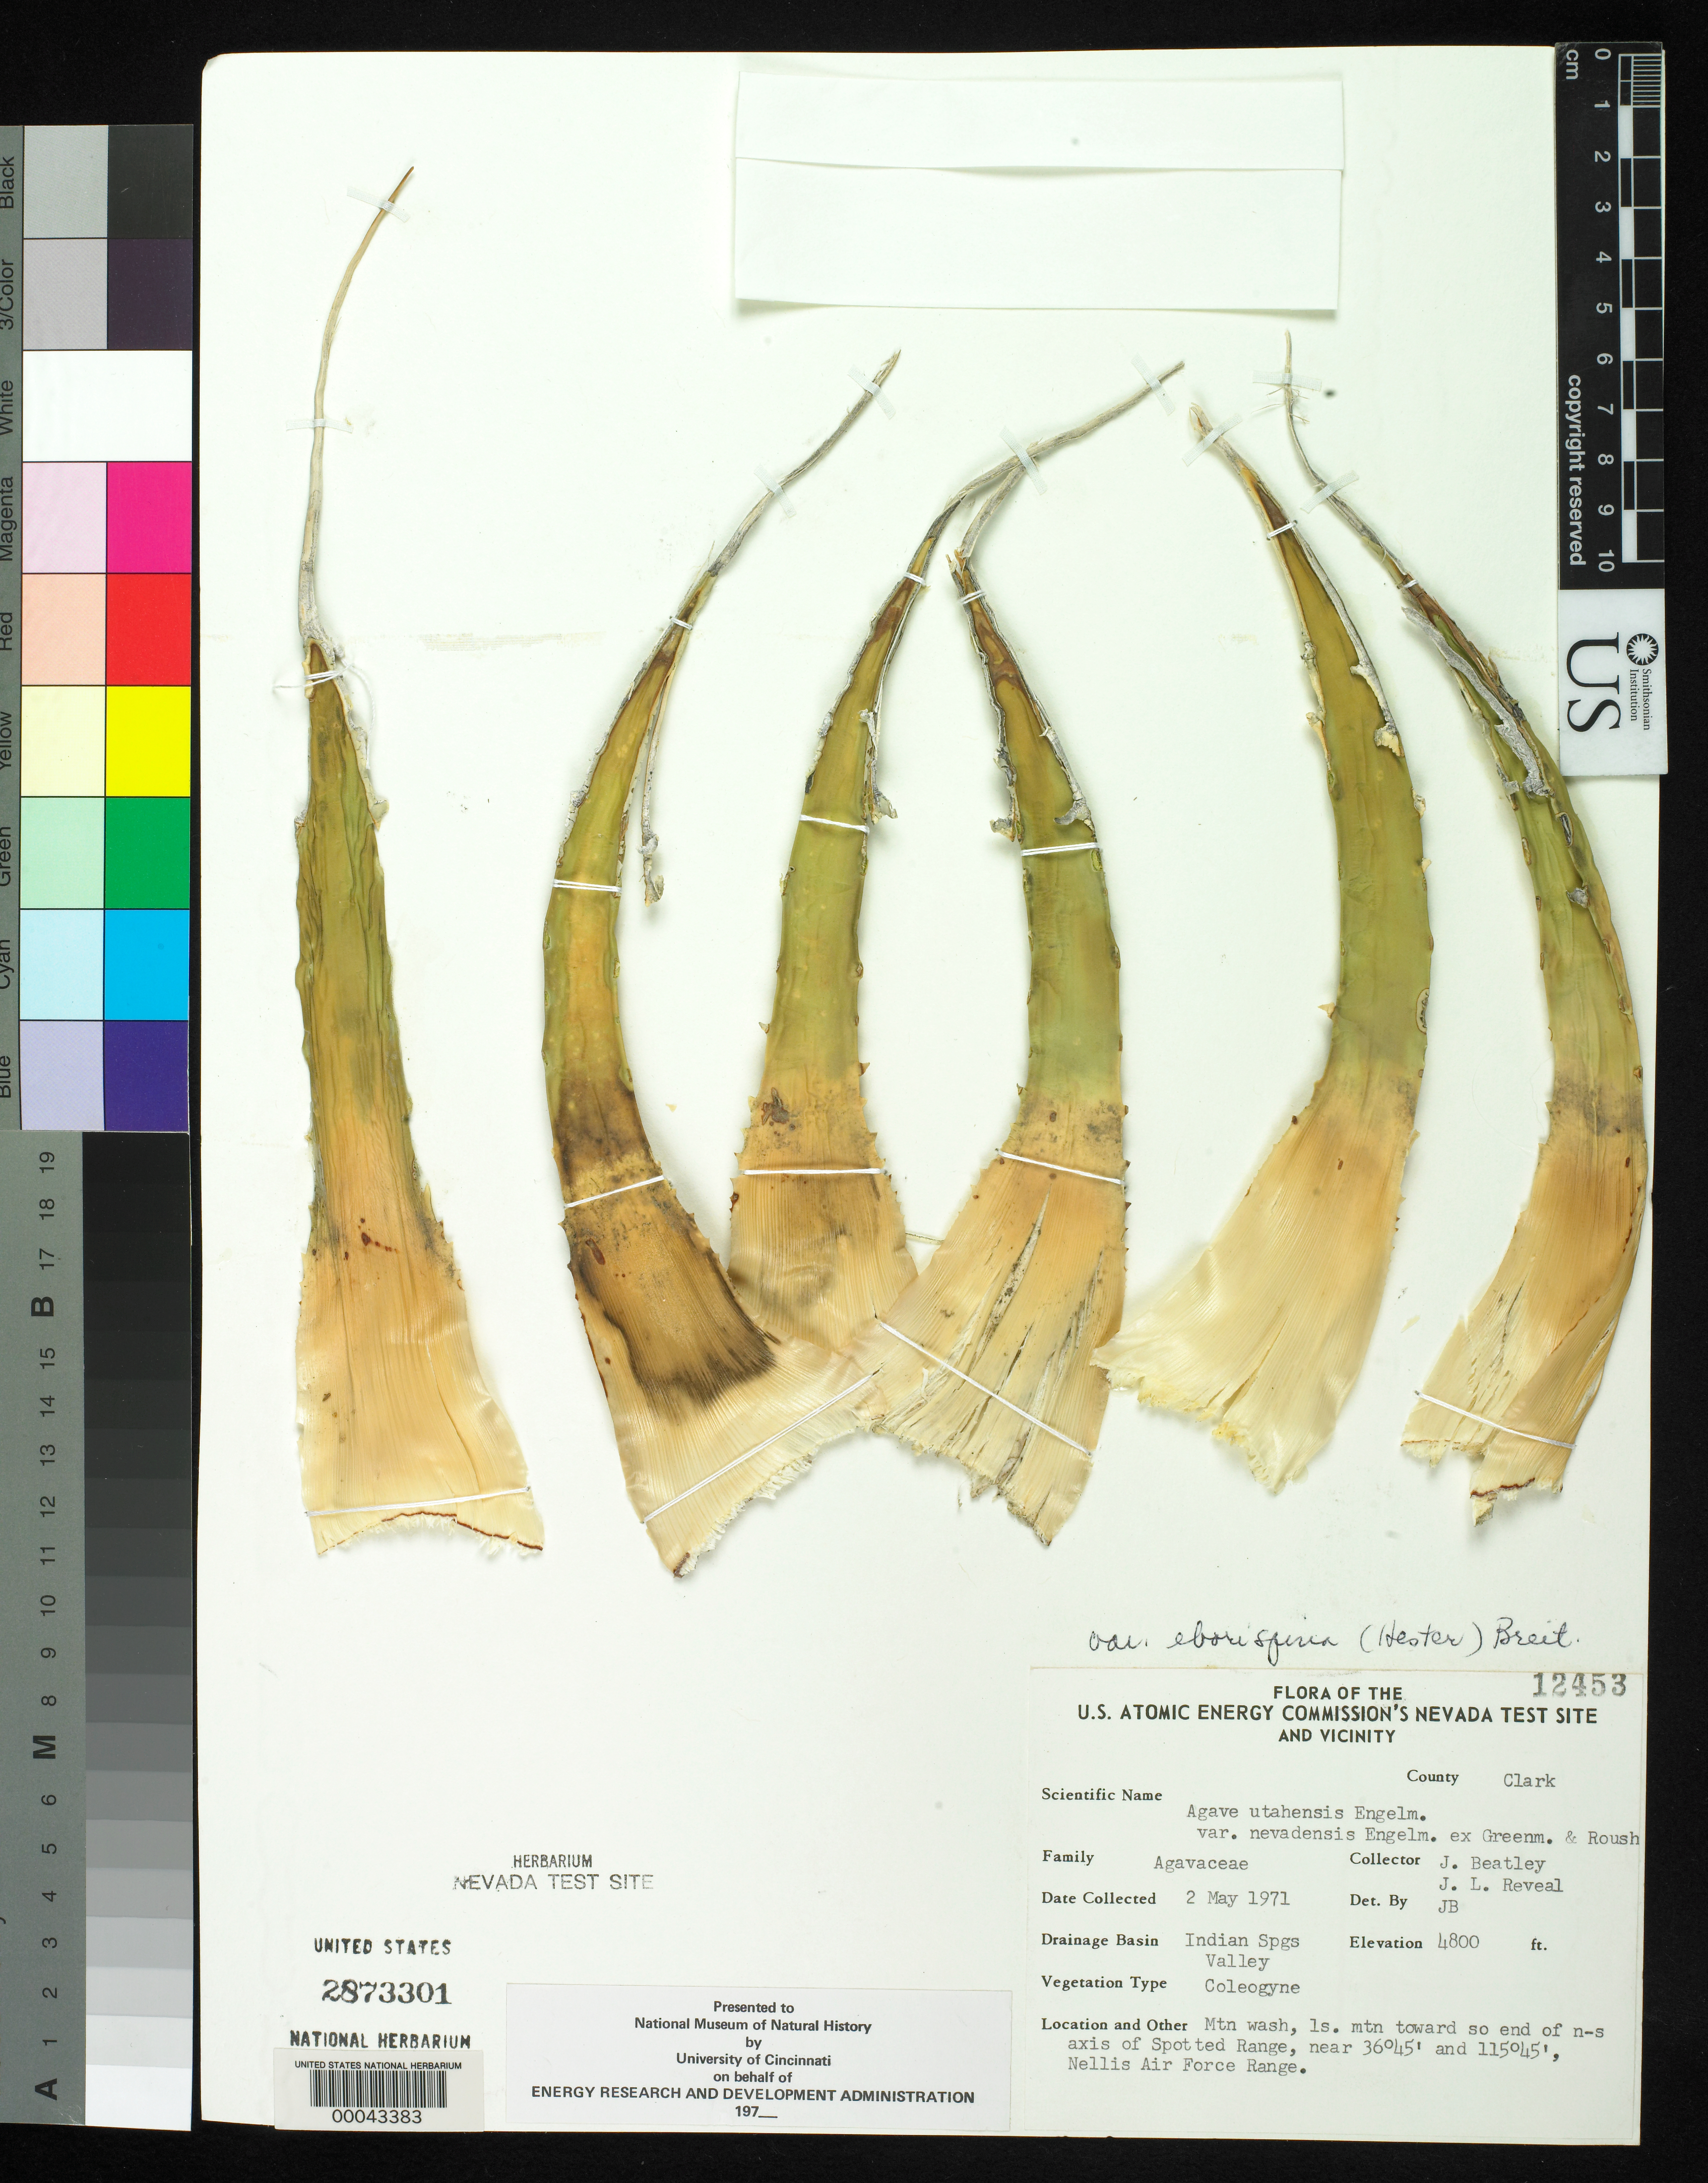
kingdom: Plantae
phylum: Tracheophyta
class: Liliopsida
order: Asparagales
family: Asparagaceae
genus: Agave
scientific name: Agave utahensis var. eborispina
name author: (Hester) Breitung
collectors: J. C. Beatley & J. L. Reveal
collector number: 12453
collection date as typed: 02 May 1971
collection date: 1971-05-02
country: United States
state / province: Nevada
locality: Nellis air force range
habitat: Mtn wash.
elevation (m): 1463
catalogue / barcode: US 2873301